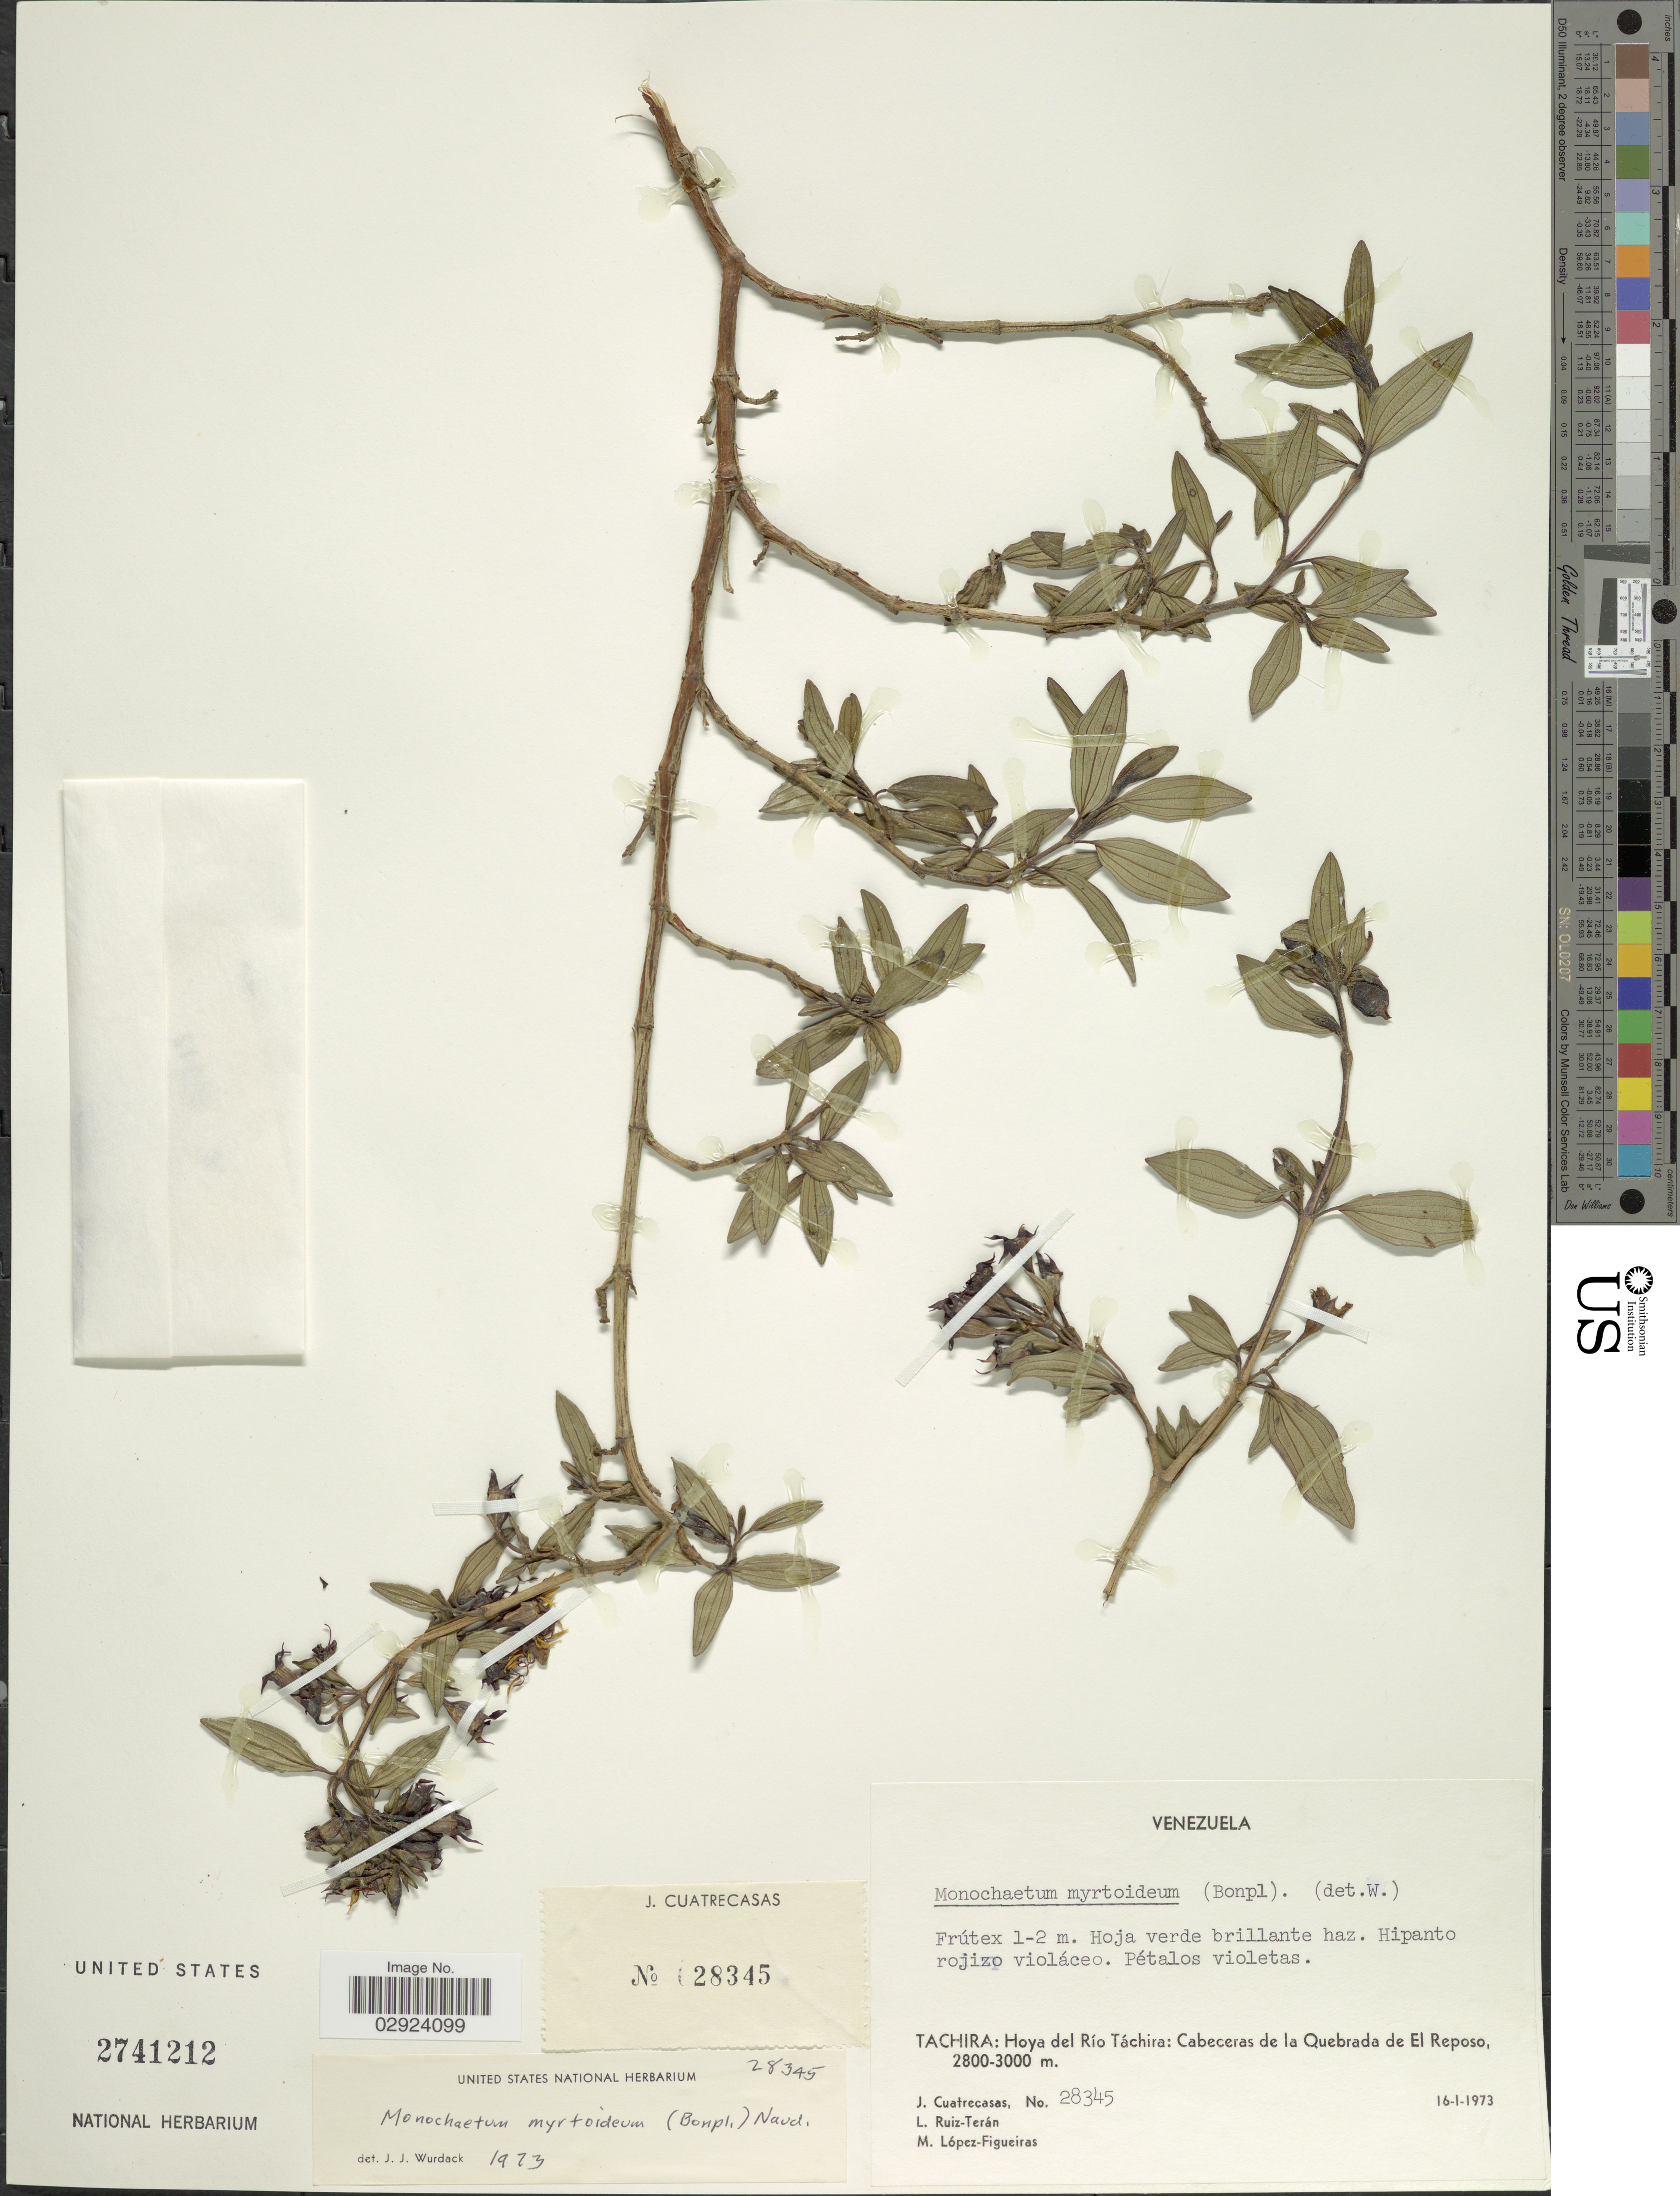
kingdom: Plantae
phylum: Tracheophyta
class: Magnoliopsida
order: Myrtales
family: Melastomataceae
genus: Monochaetum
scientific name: Monochaetum myrtoideum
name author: Naudin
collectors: J. Cuatrecasas, L. E. Ruíz-Terán & M. López Figueiras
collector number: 28345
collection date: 1973-01-16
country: Venezuela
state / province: Tachira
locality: Hoya del Río Táchira: Cabeceras de la Quebrada de El Reposo.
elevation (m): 2800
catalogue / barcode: US 2741212